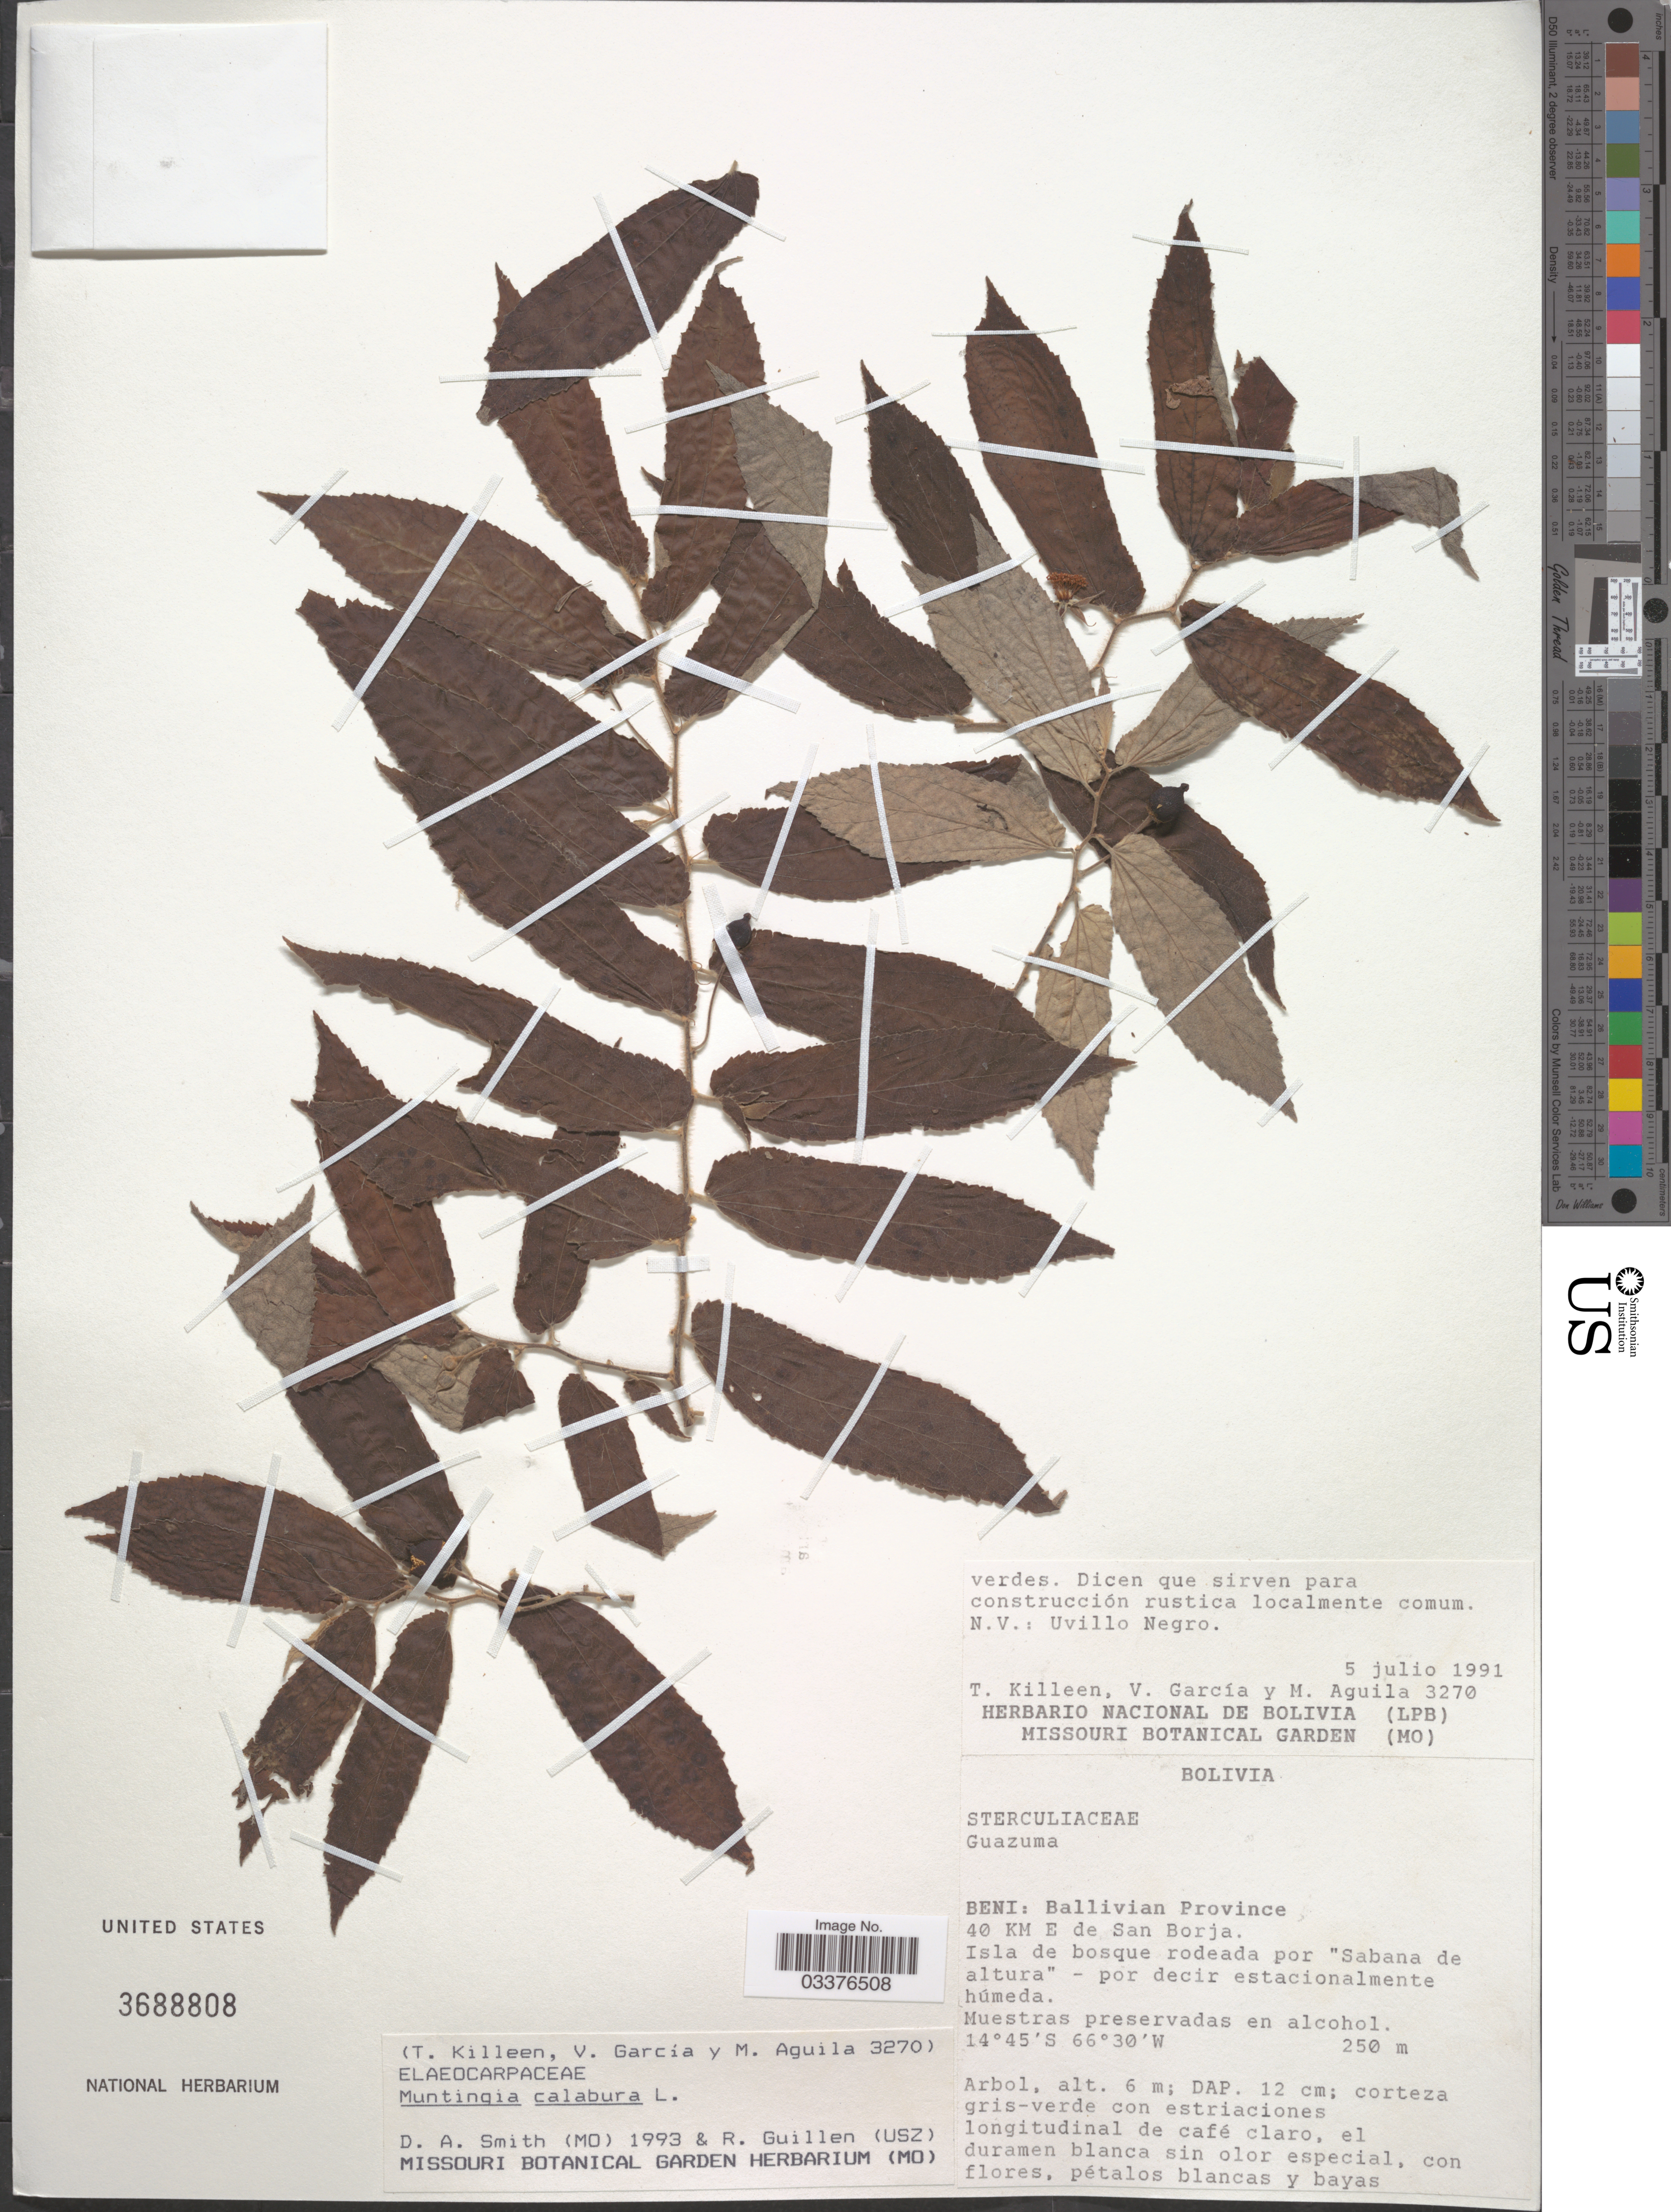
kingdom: Plantae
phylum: Tracheophyta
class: Magnoliopsida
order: Malvales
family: Muntingiaceae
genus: Muntingia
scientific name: Muntingia calabura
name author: L.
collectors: T. J. Killeen, V. Garcia & M. Aguila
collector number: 3270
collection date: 1991-07-05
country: Bolivia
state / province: Beni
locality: Ballivian Province. 40 KM E de San Borja.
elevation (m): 250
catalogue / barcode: US 3688808